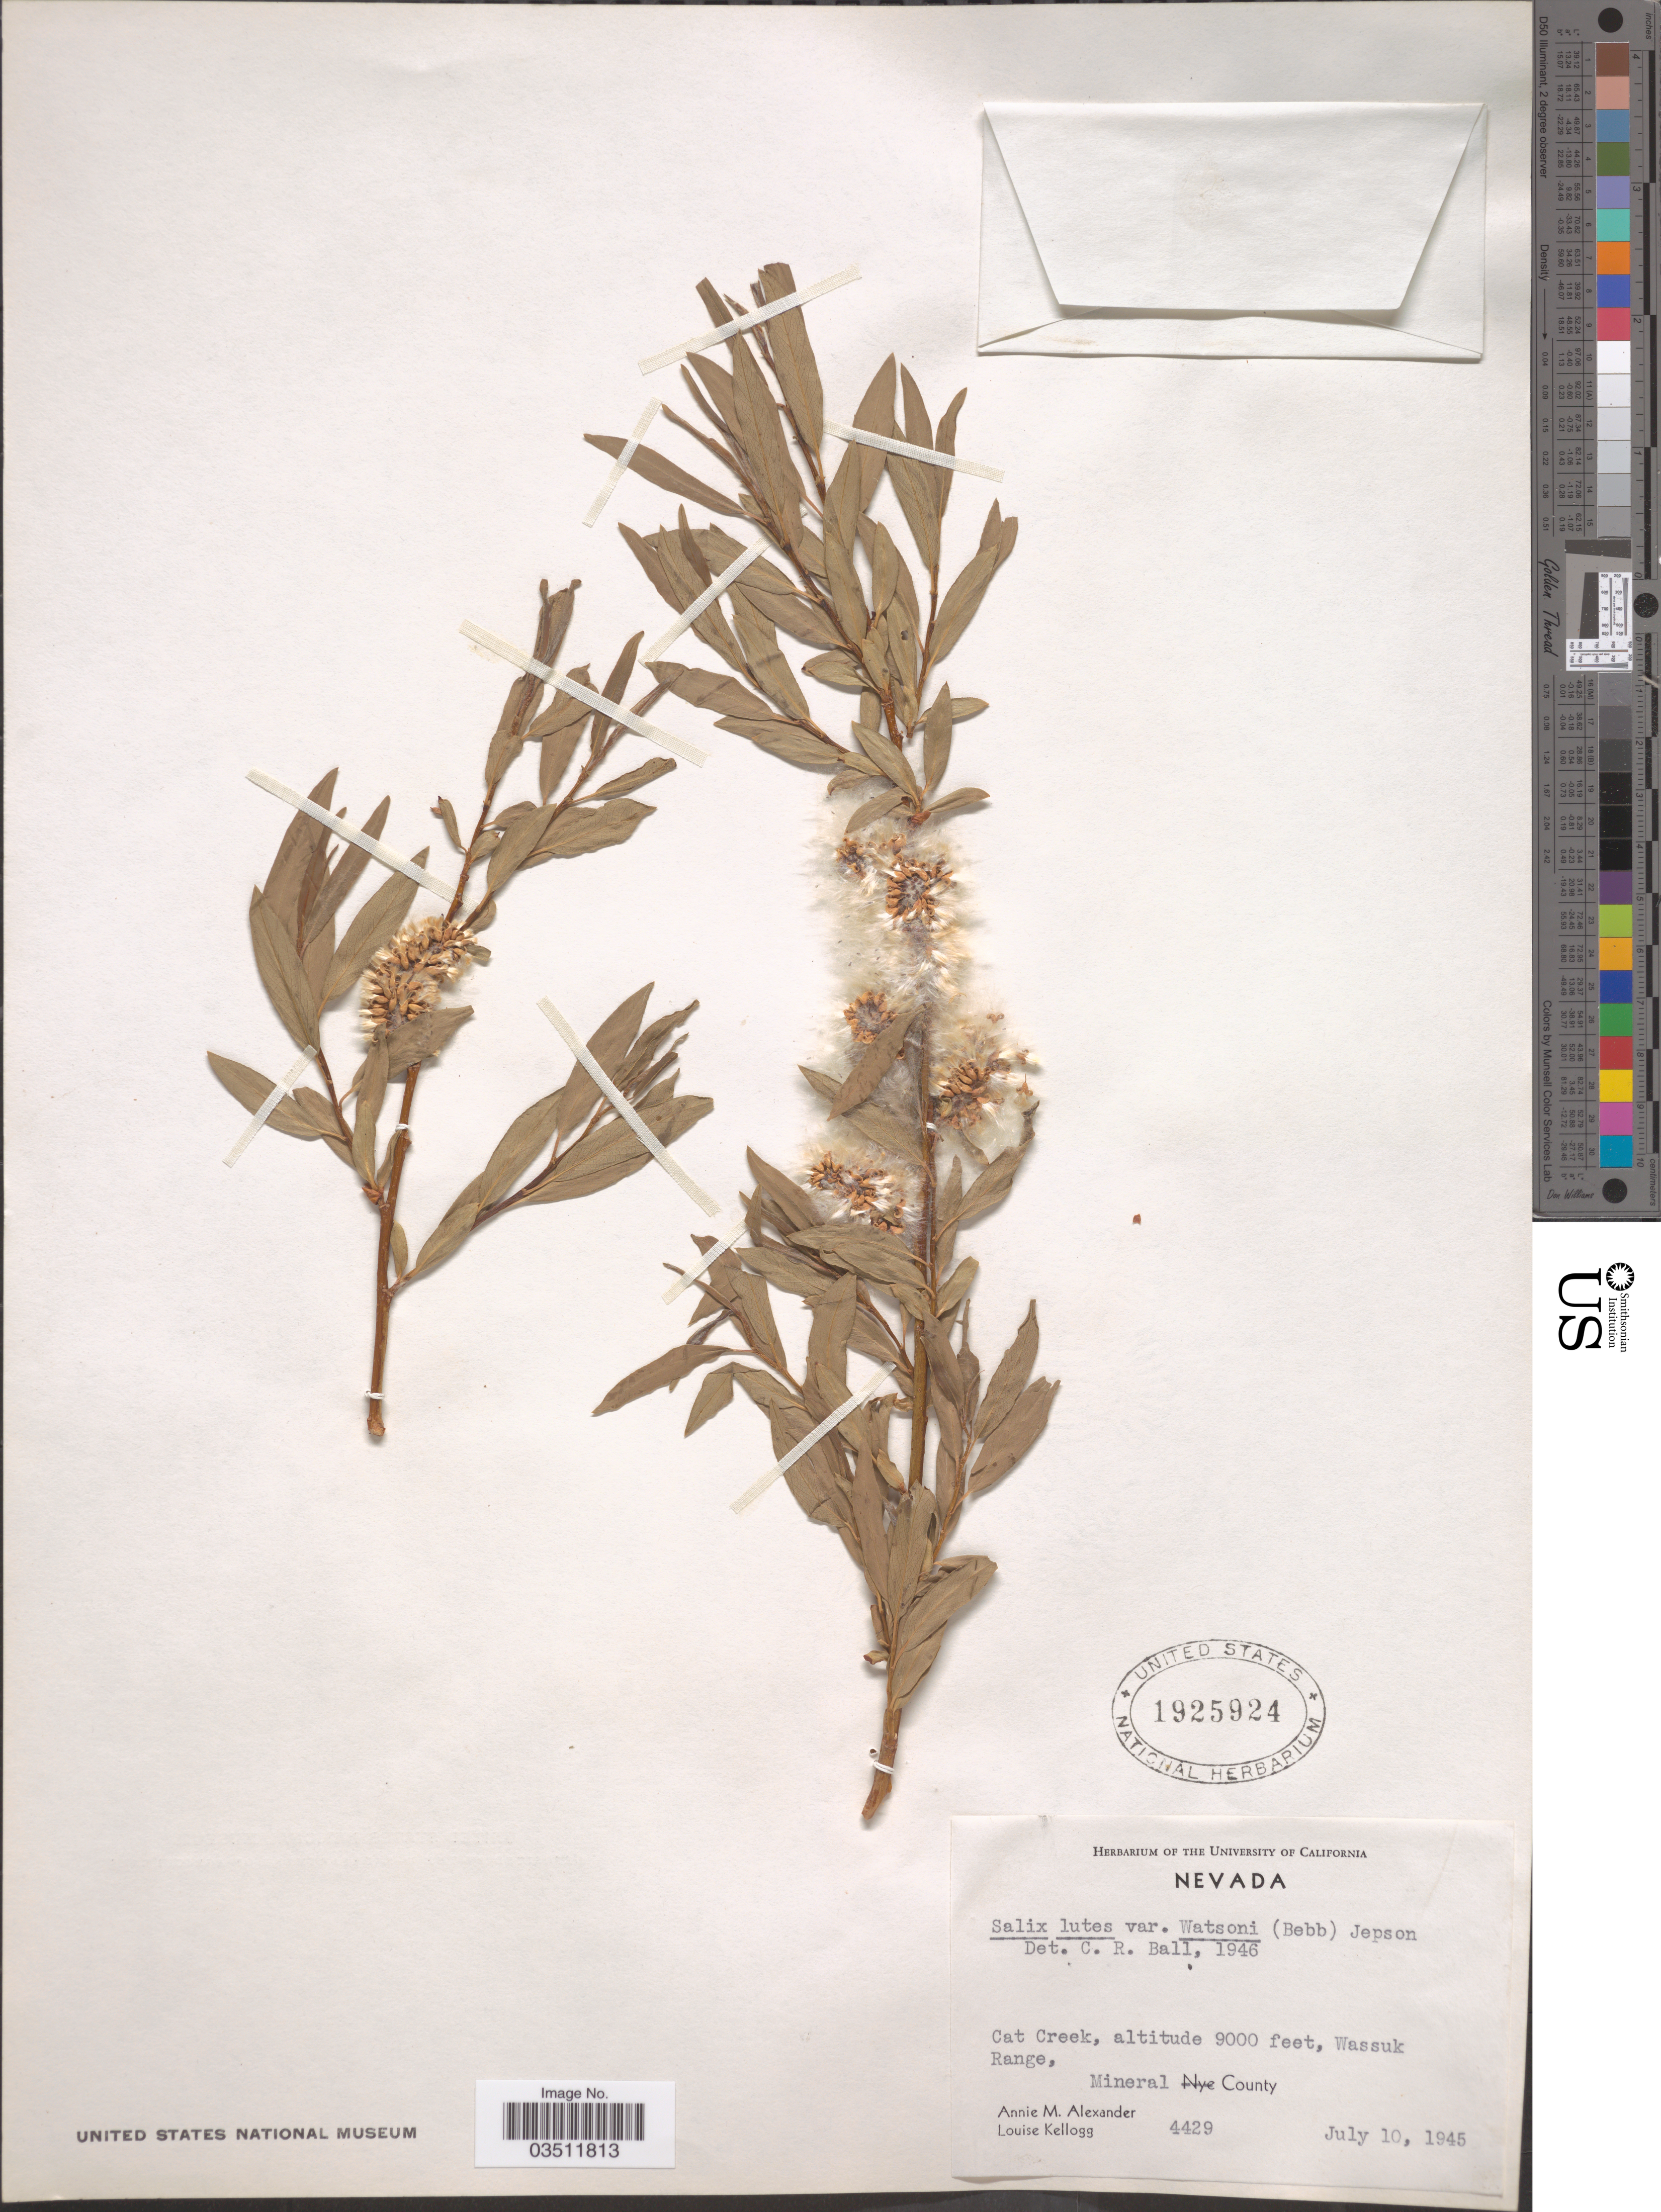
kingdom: Plantae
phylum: Tracheophyta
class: Magnoliopsida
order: Malpighiales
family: Salicaceae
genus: Salix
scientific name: Salix lutea var. watsonii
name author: (Bebb) Jeps.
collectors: A. M. Alexander & L. Kellogg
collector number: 4429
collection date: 1945-07-10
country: United States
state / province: Nevada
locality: Cat Creek, Wassuk Range, Mineral County.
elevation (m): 2743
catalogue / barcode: US 1925924